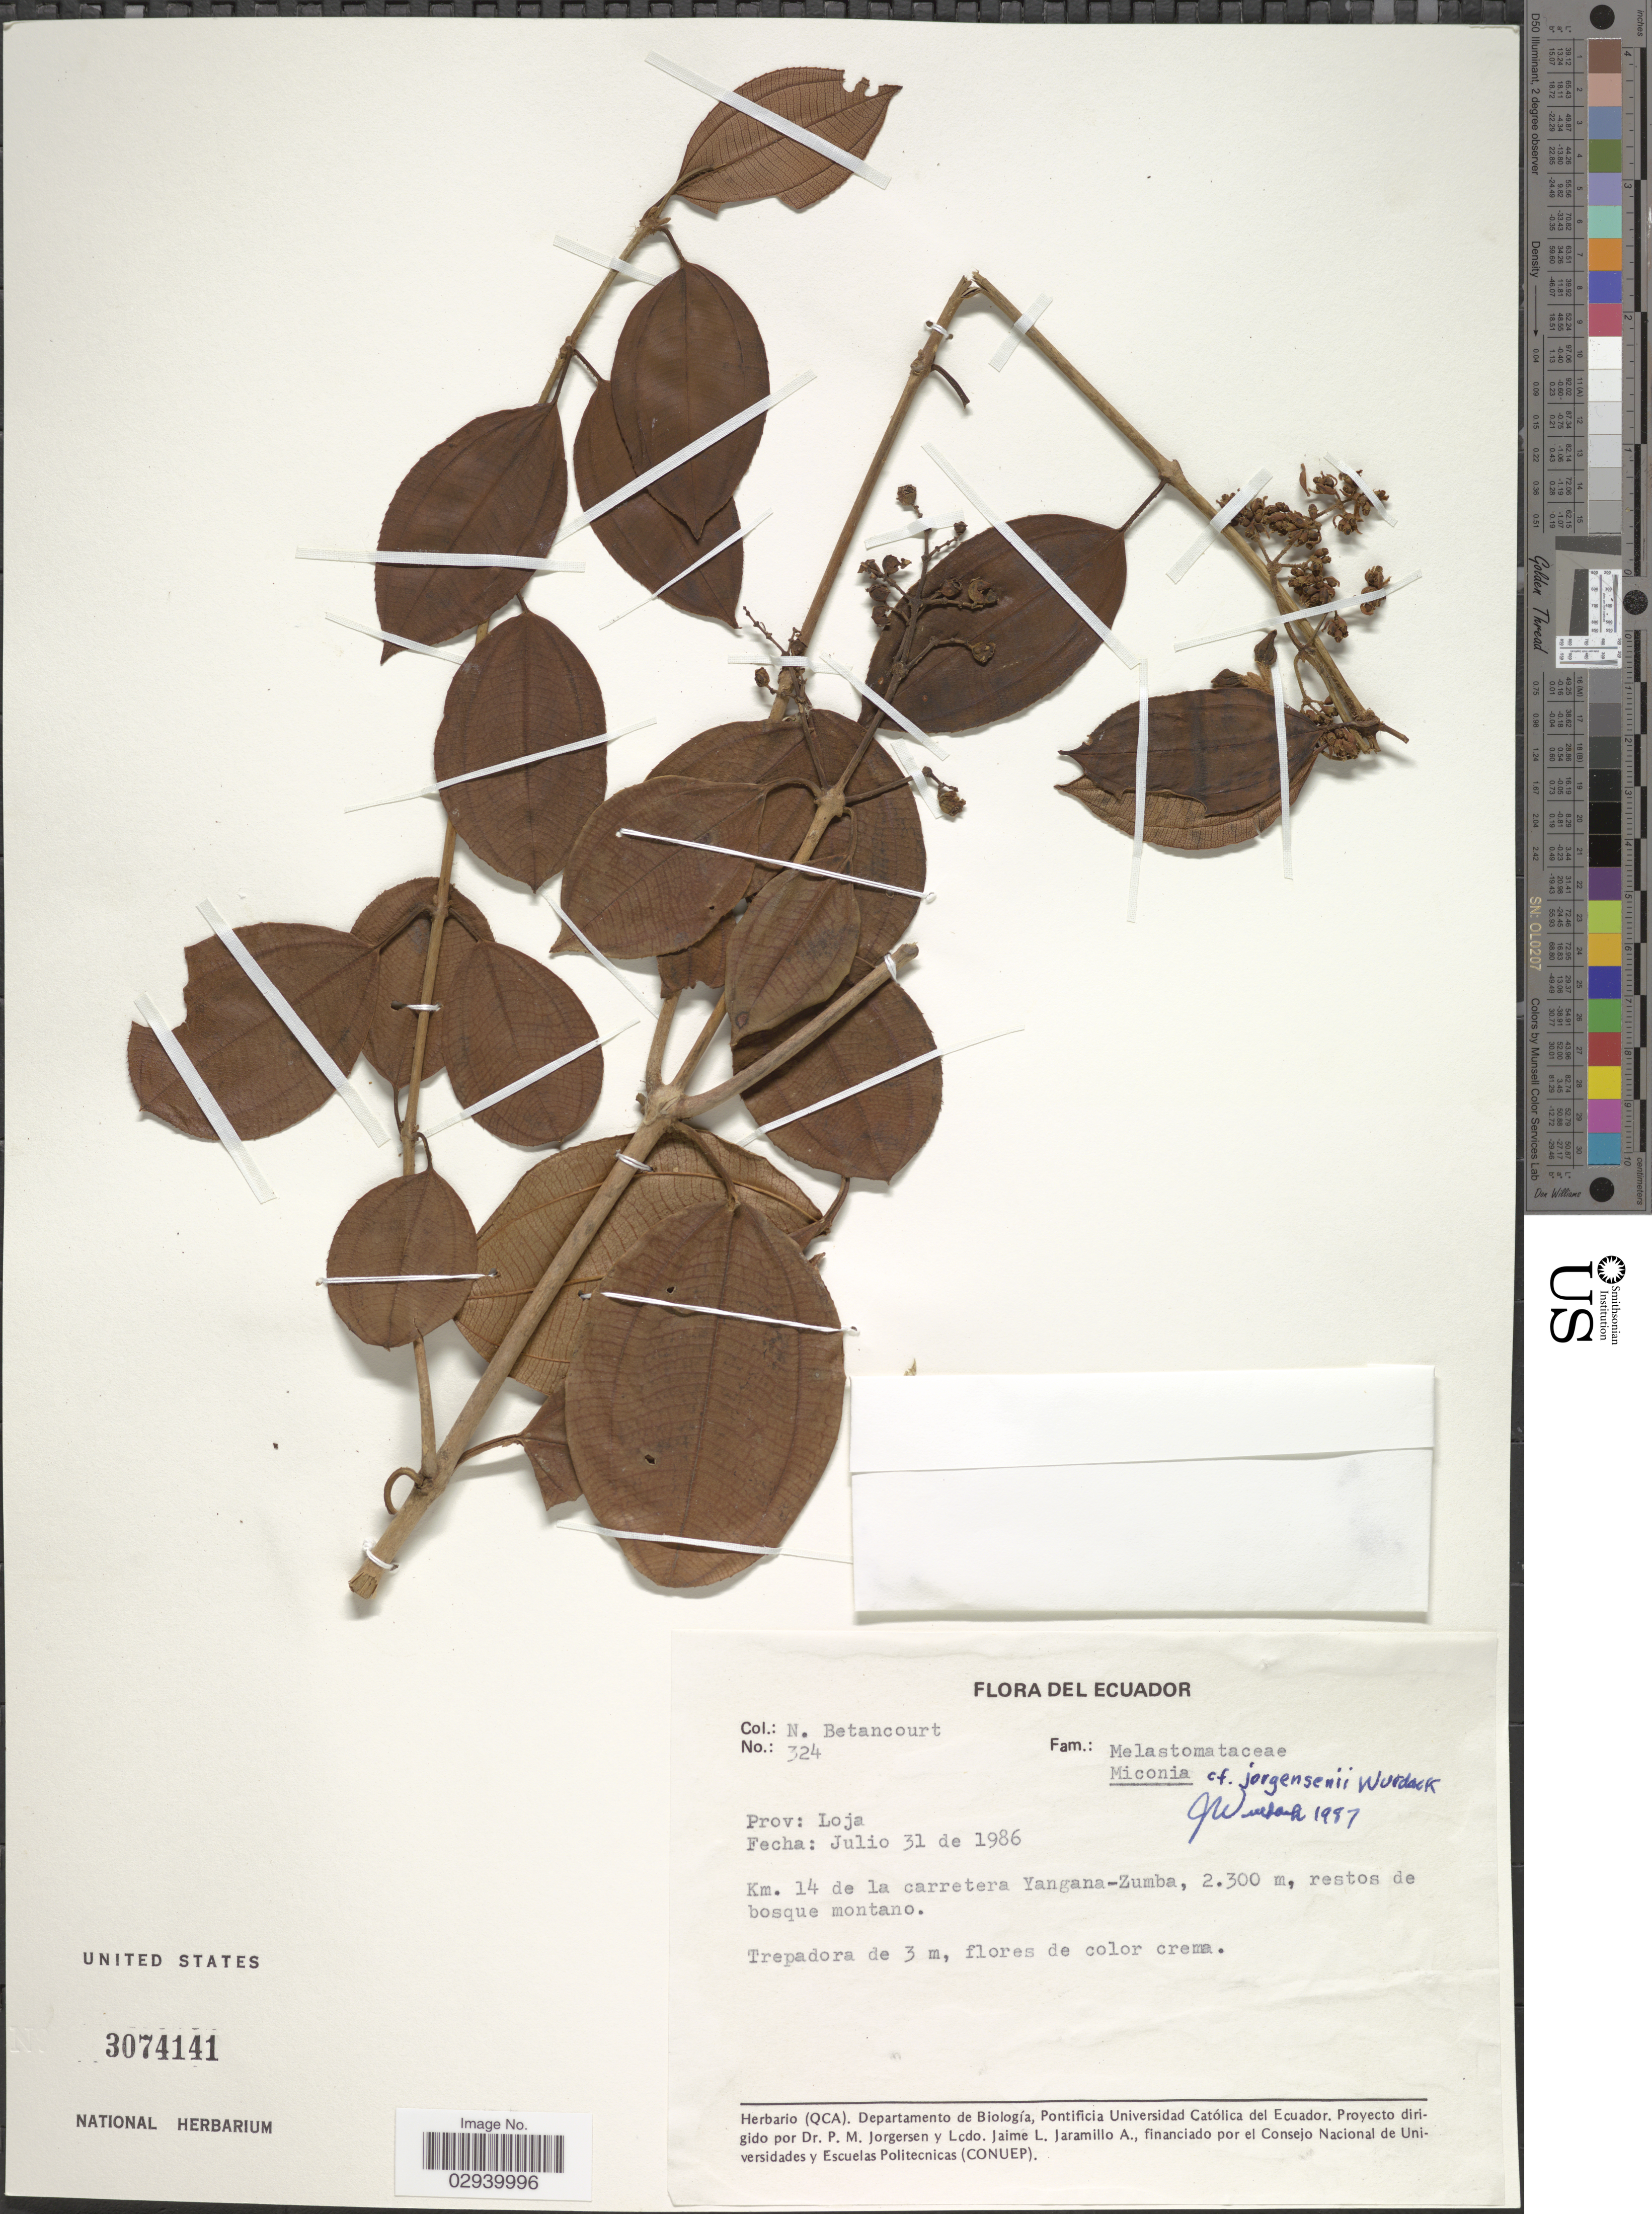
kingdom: Plantae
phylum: Tracheophyta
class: Magnoliopsida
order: Myrtales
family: Melastomataceae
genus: Miconia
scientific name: Miconia jorgensenii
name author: Wurdack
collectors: N. Betancourt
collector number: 324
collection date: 1986-07-31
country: Ecuador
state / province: Loja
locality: Km. 14 de la carretera Yangana-Zumba, restos de bosque montano.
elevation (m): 2300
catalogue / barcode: US 3074141